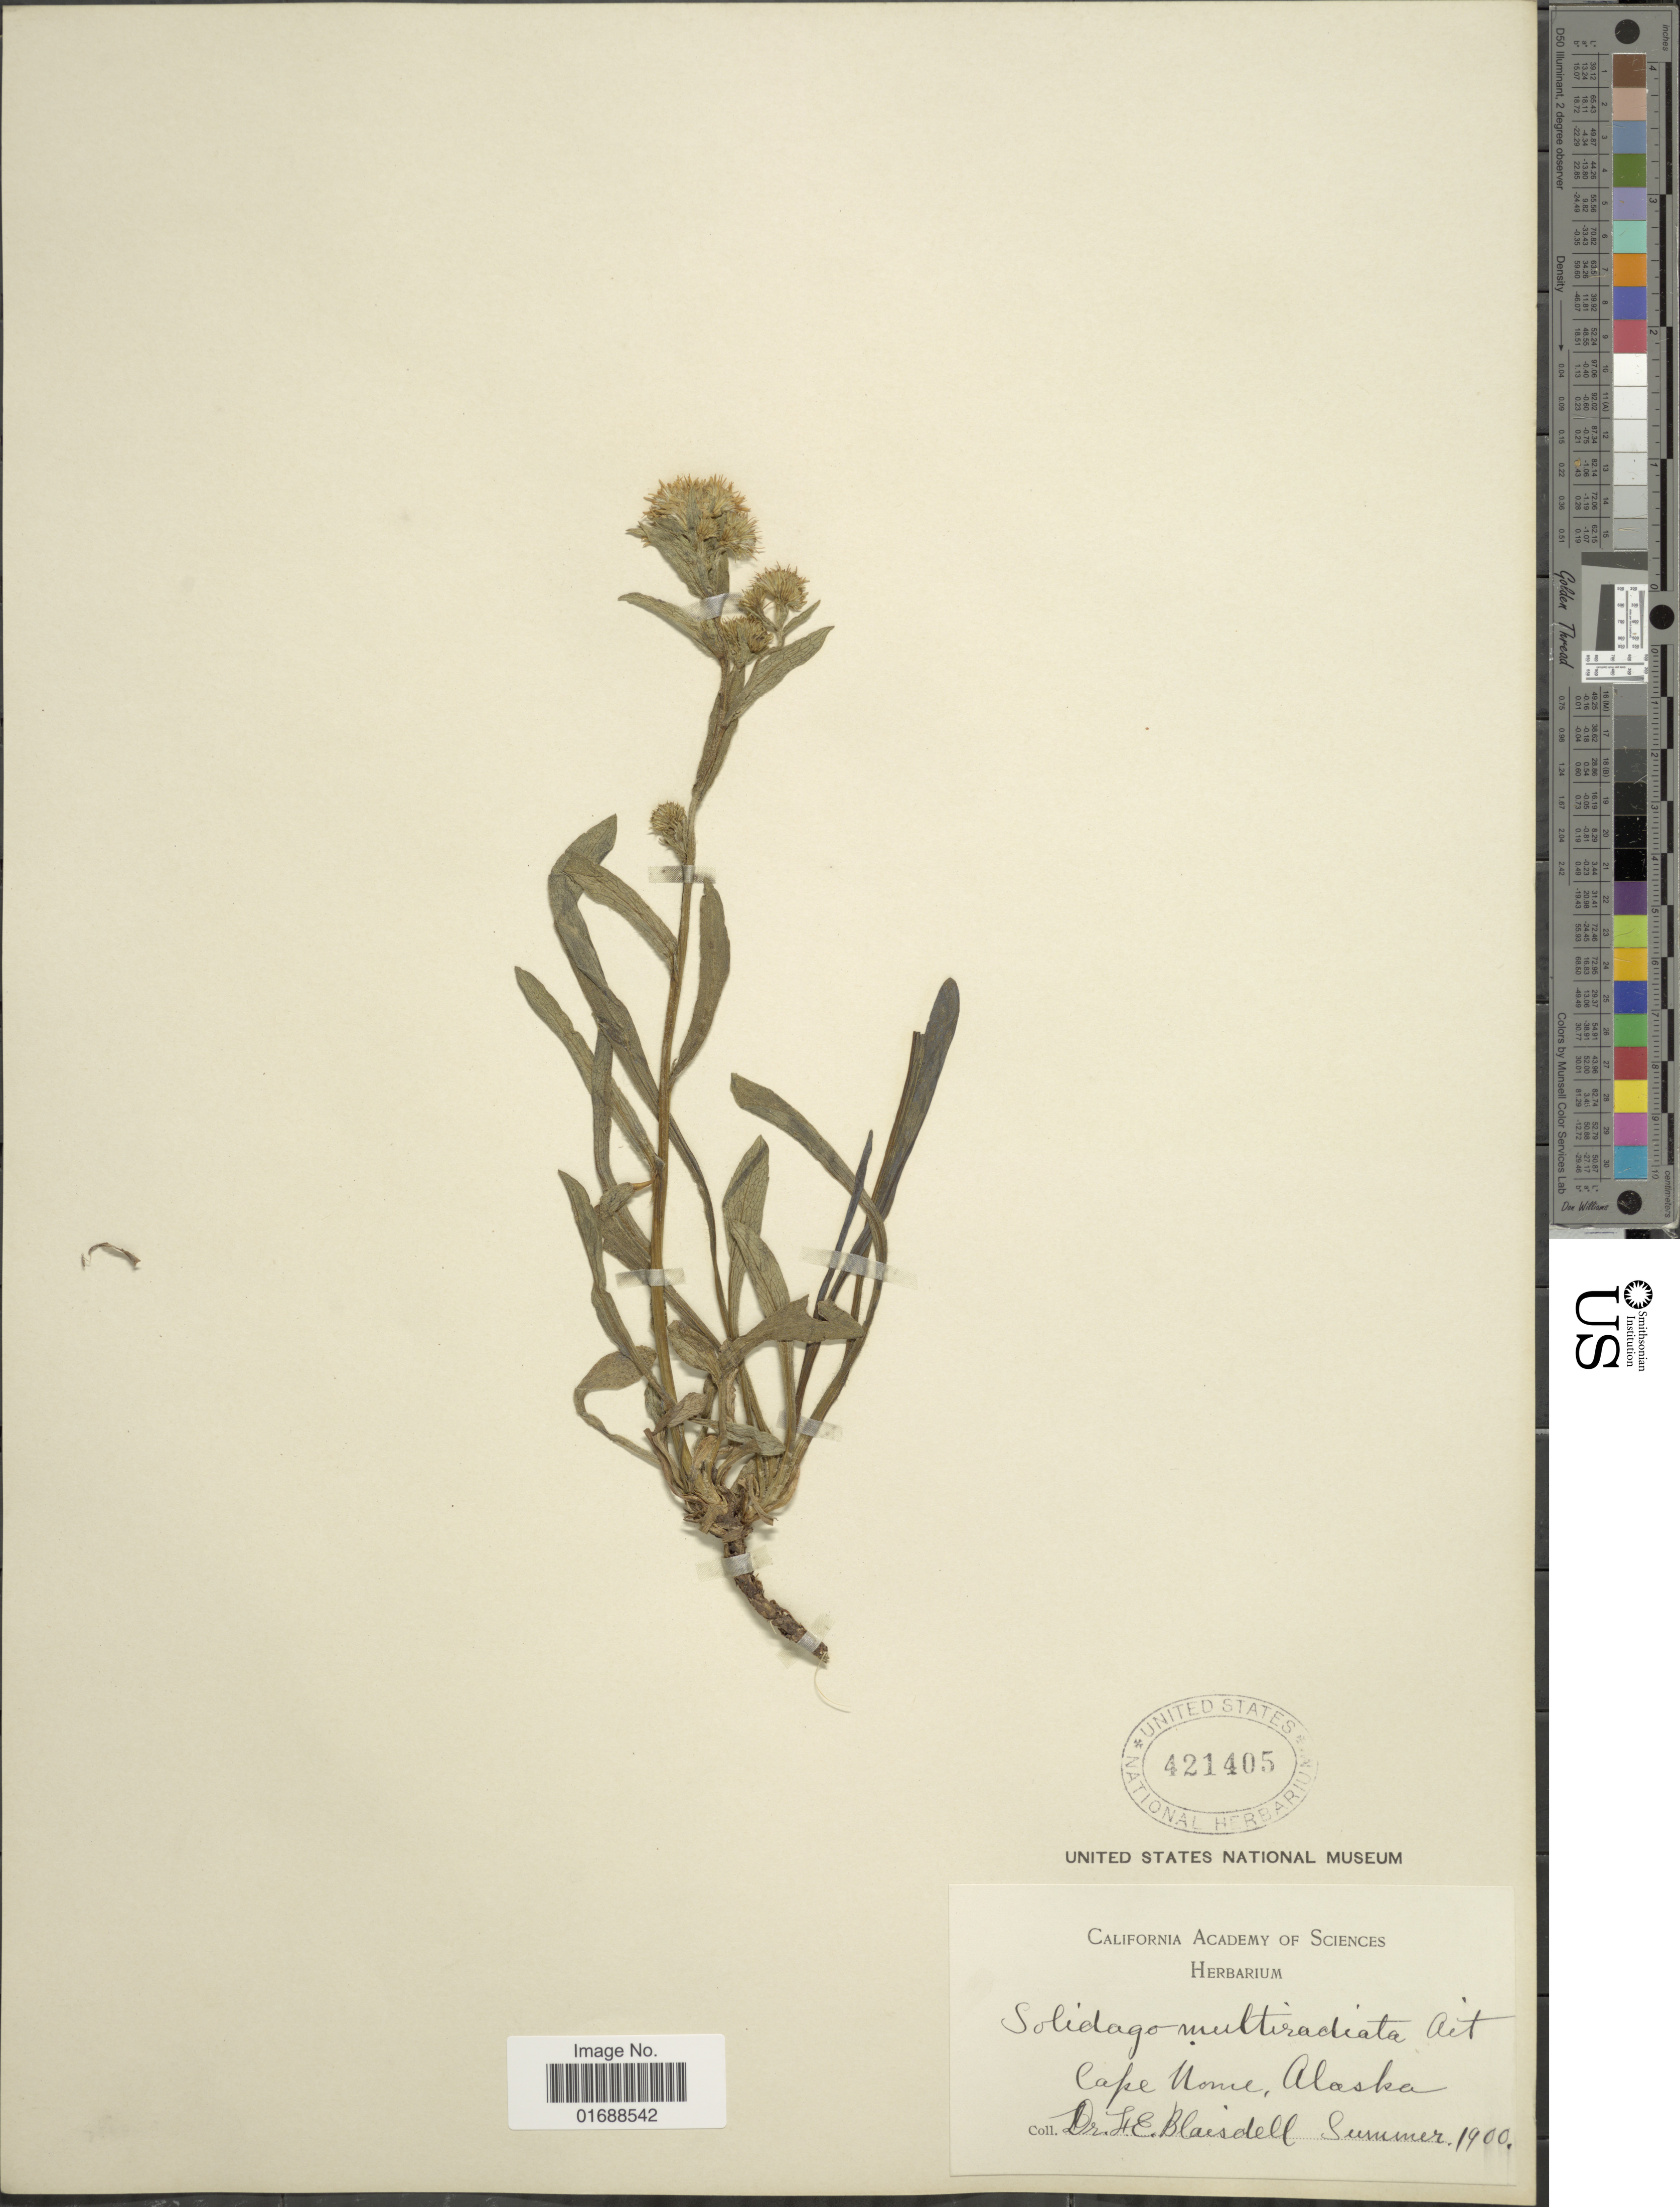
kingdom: Plantae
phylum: Tracheophyta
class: Magnoliopsida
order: Asterales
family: Asteraceae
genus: Solidago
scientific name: Solidago multiradiata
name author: Aiton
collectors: F. Blaisdell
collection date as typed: Summer 1900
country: United States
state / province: Alaska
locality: Cape Nome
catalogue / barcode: US 421405